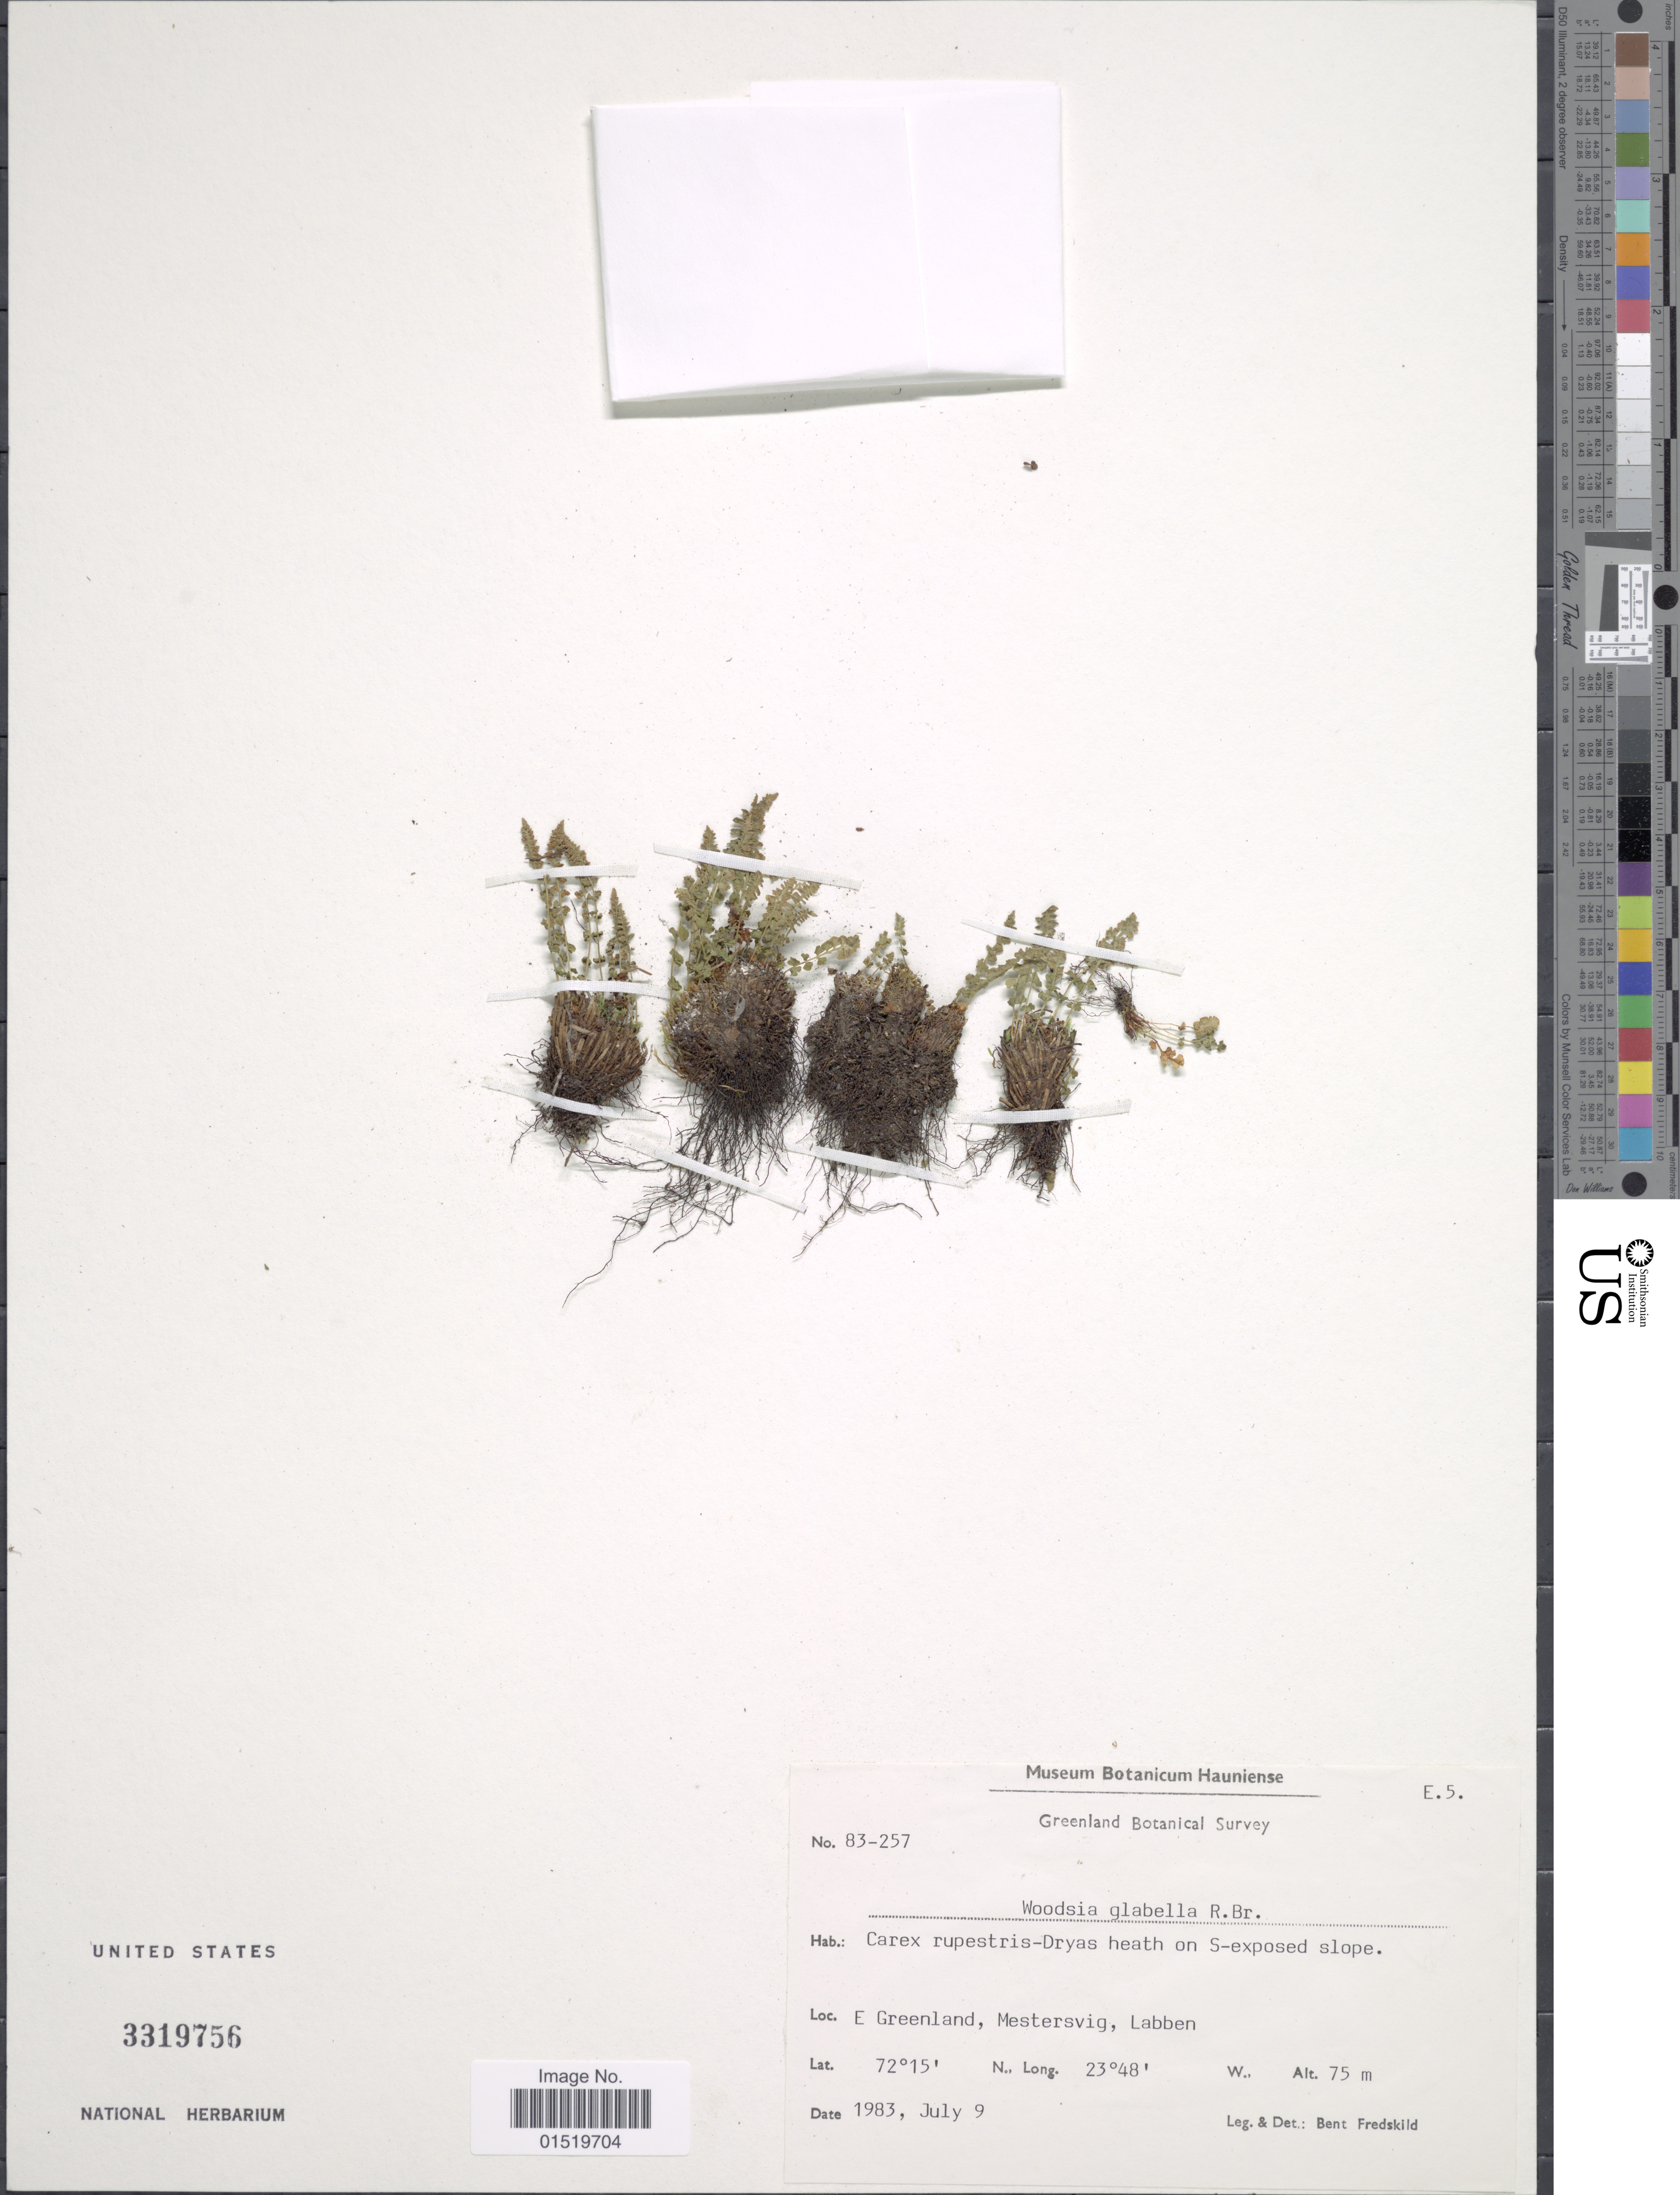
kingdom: Plantae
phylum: Tracheophyta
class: Polypodiopsida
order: Polypodiales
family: Woodsiaceae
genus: Woodsia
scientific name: Woodsia glabella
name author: R. Br.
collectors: B. Fredskild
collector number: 83-257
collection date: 1983-07-09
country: Greenland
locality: E Greenland, Mestersvig, Labben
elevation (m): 75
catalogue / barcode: US 3319756